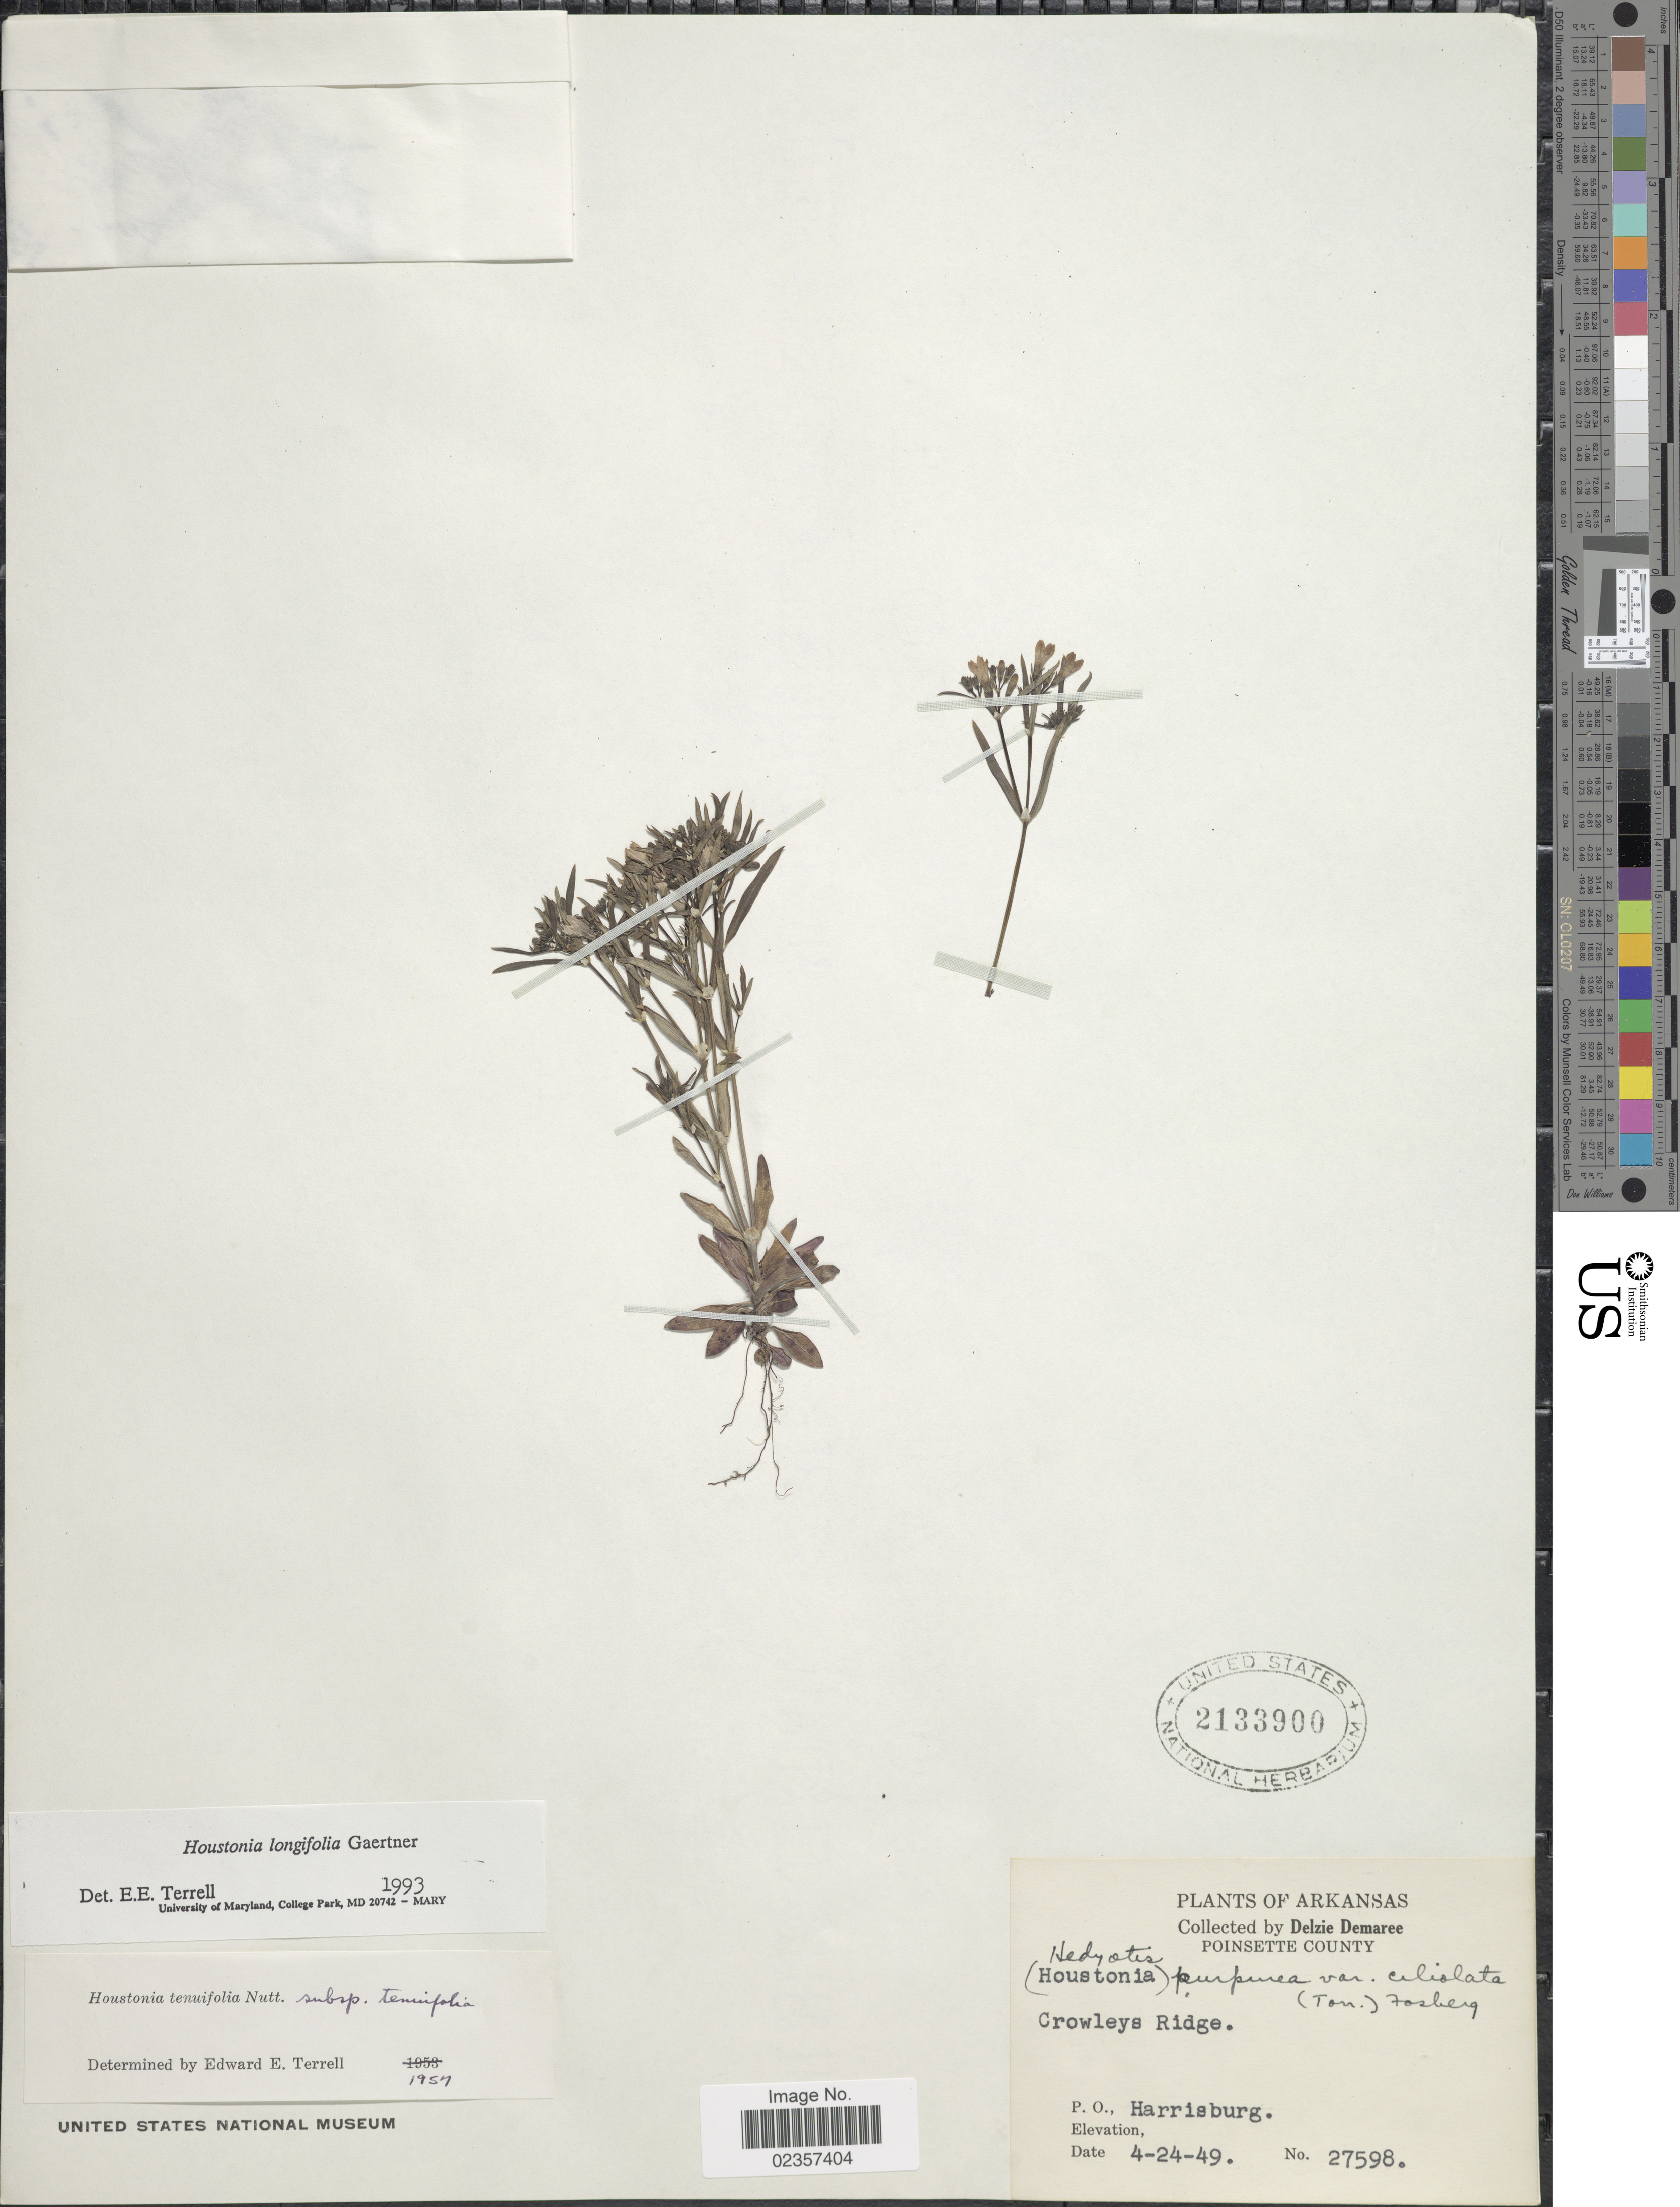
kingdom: Plantae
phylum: Tracheophyta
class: Magnoliopsida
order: Gentianales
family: Rubiaceae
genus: Houstonia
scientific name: Houstonia longifolia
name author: Gaertn.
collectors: D. Demaree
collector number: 27598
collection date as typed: Transcribed d/m/y: 24/4/49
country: United States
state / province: Arkansas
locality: Poinsette County. Crowleys Ridge. P.O. Harrisburg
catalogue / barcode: US 2133900